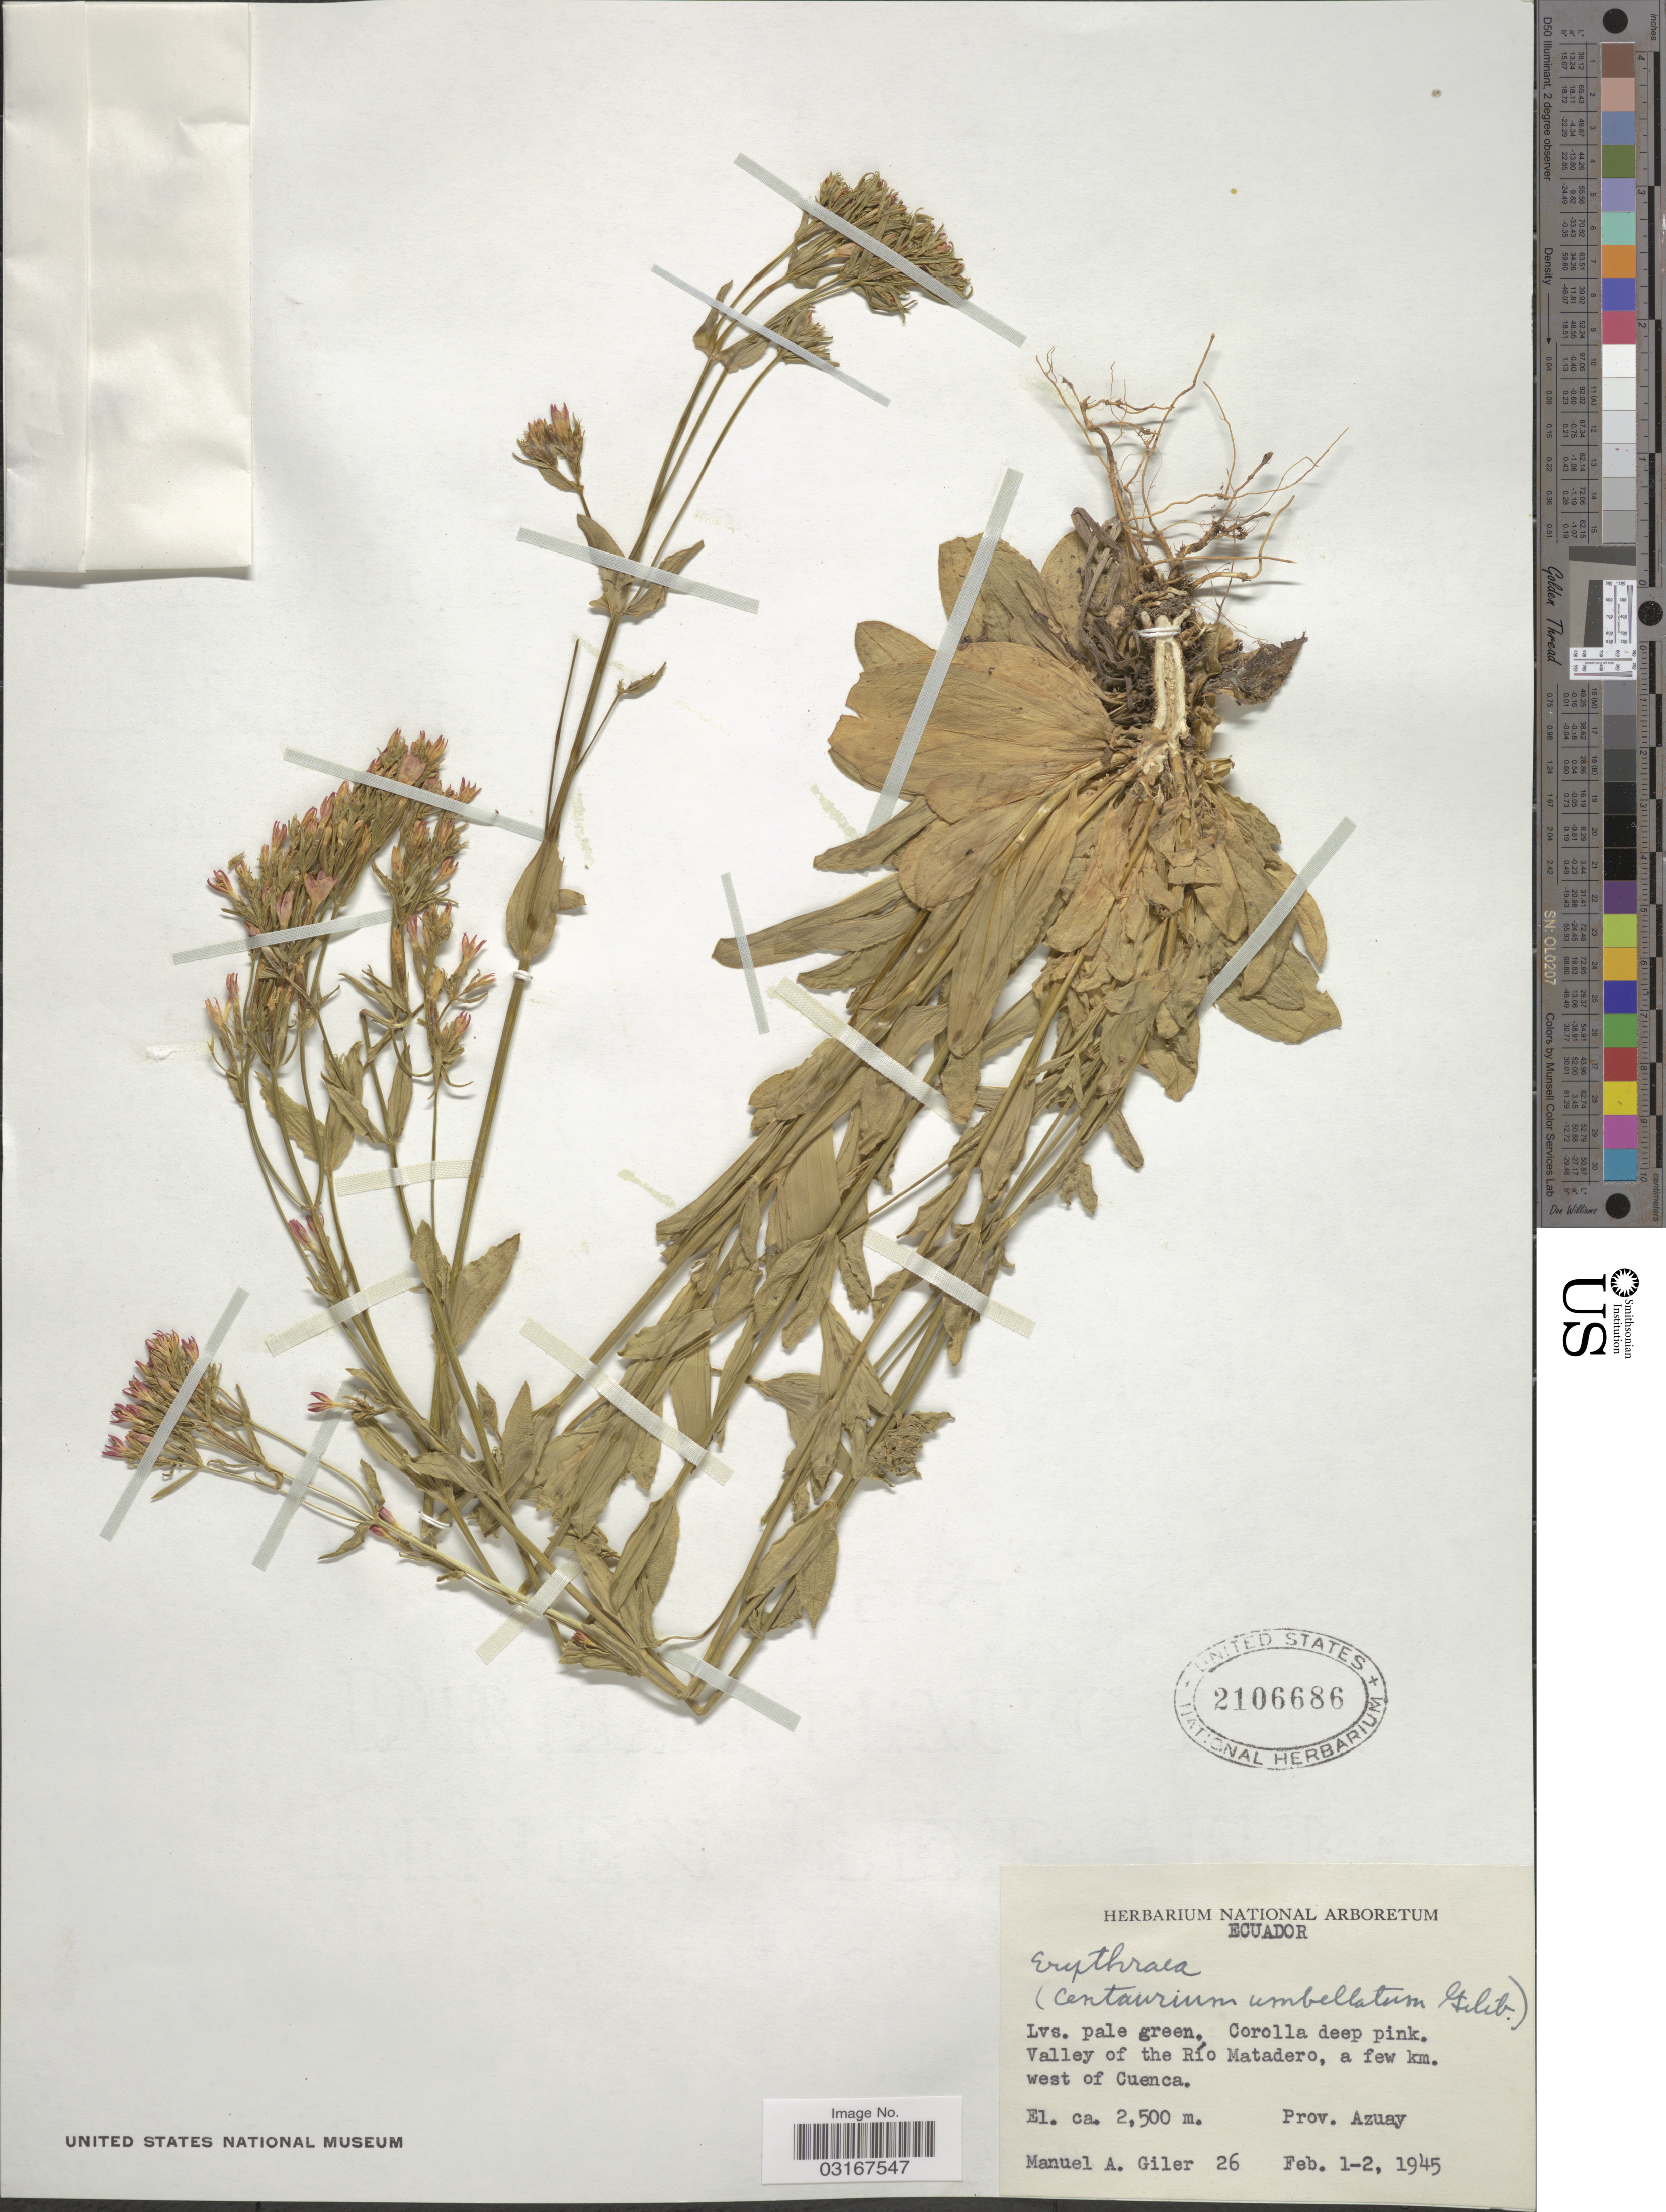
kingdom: Plantae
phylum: Tracheophyta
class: Magnoliopsida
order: Gentianales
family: Gentianaceae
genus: Centaurium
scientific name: Centaurium erythraea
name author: Rafn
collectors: M. Gíler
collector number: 26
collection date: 1945-02-01/1945-02-02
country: Ecuador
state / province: Azuay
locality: Valley of the Río Matadero, a few km. west of Cuenca.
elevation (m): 2500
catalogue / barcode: US 2106686